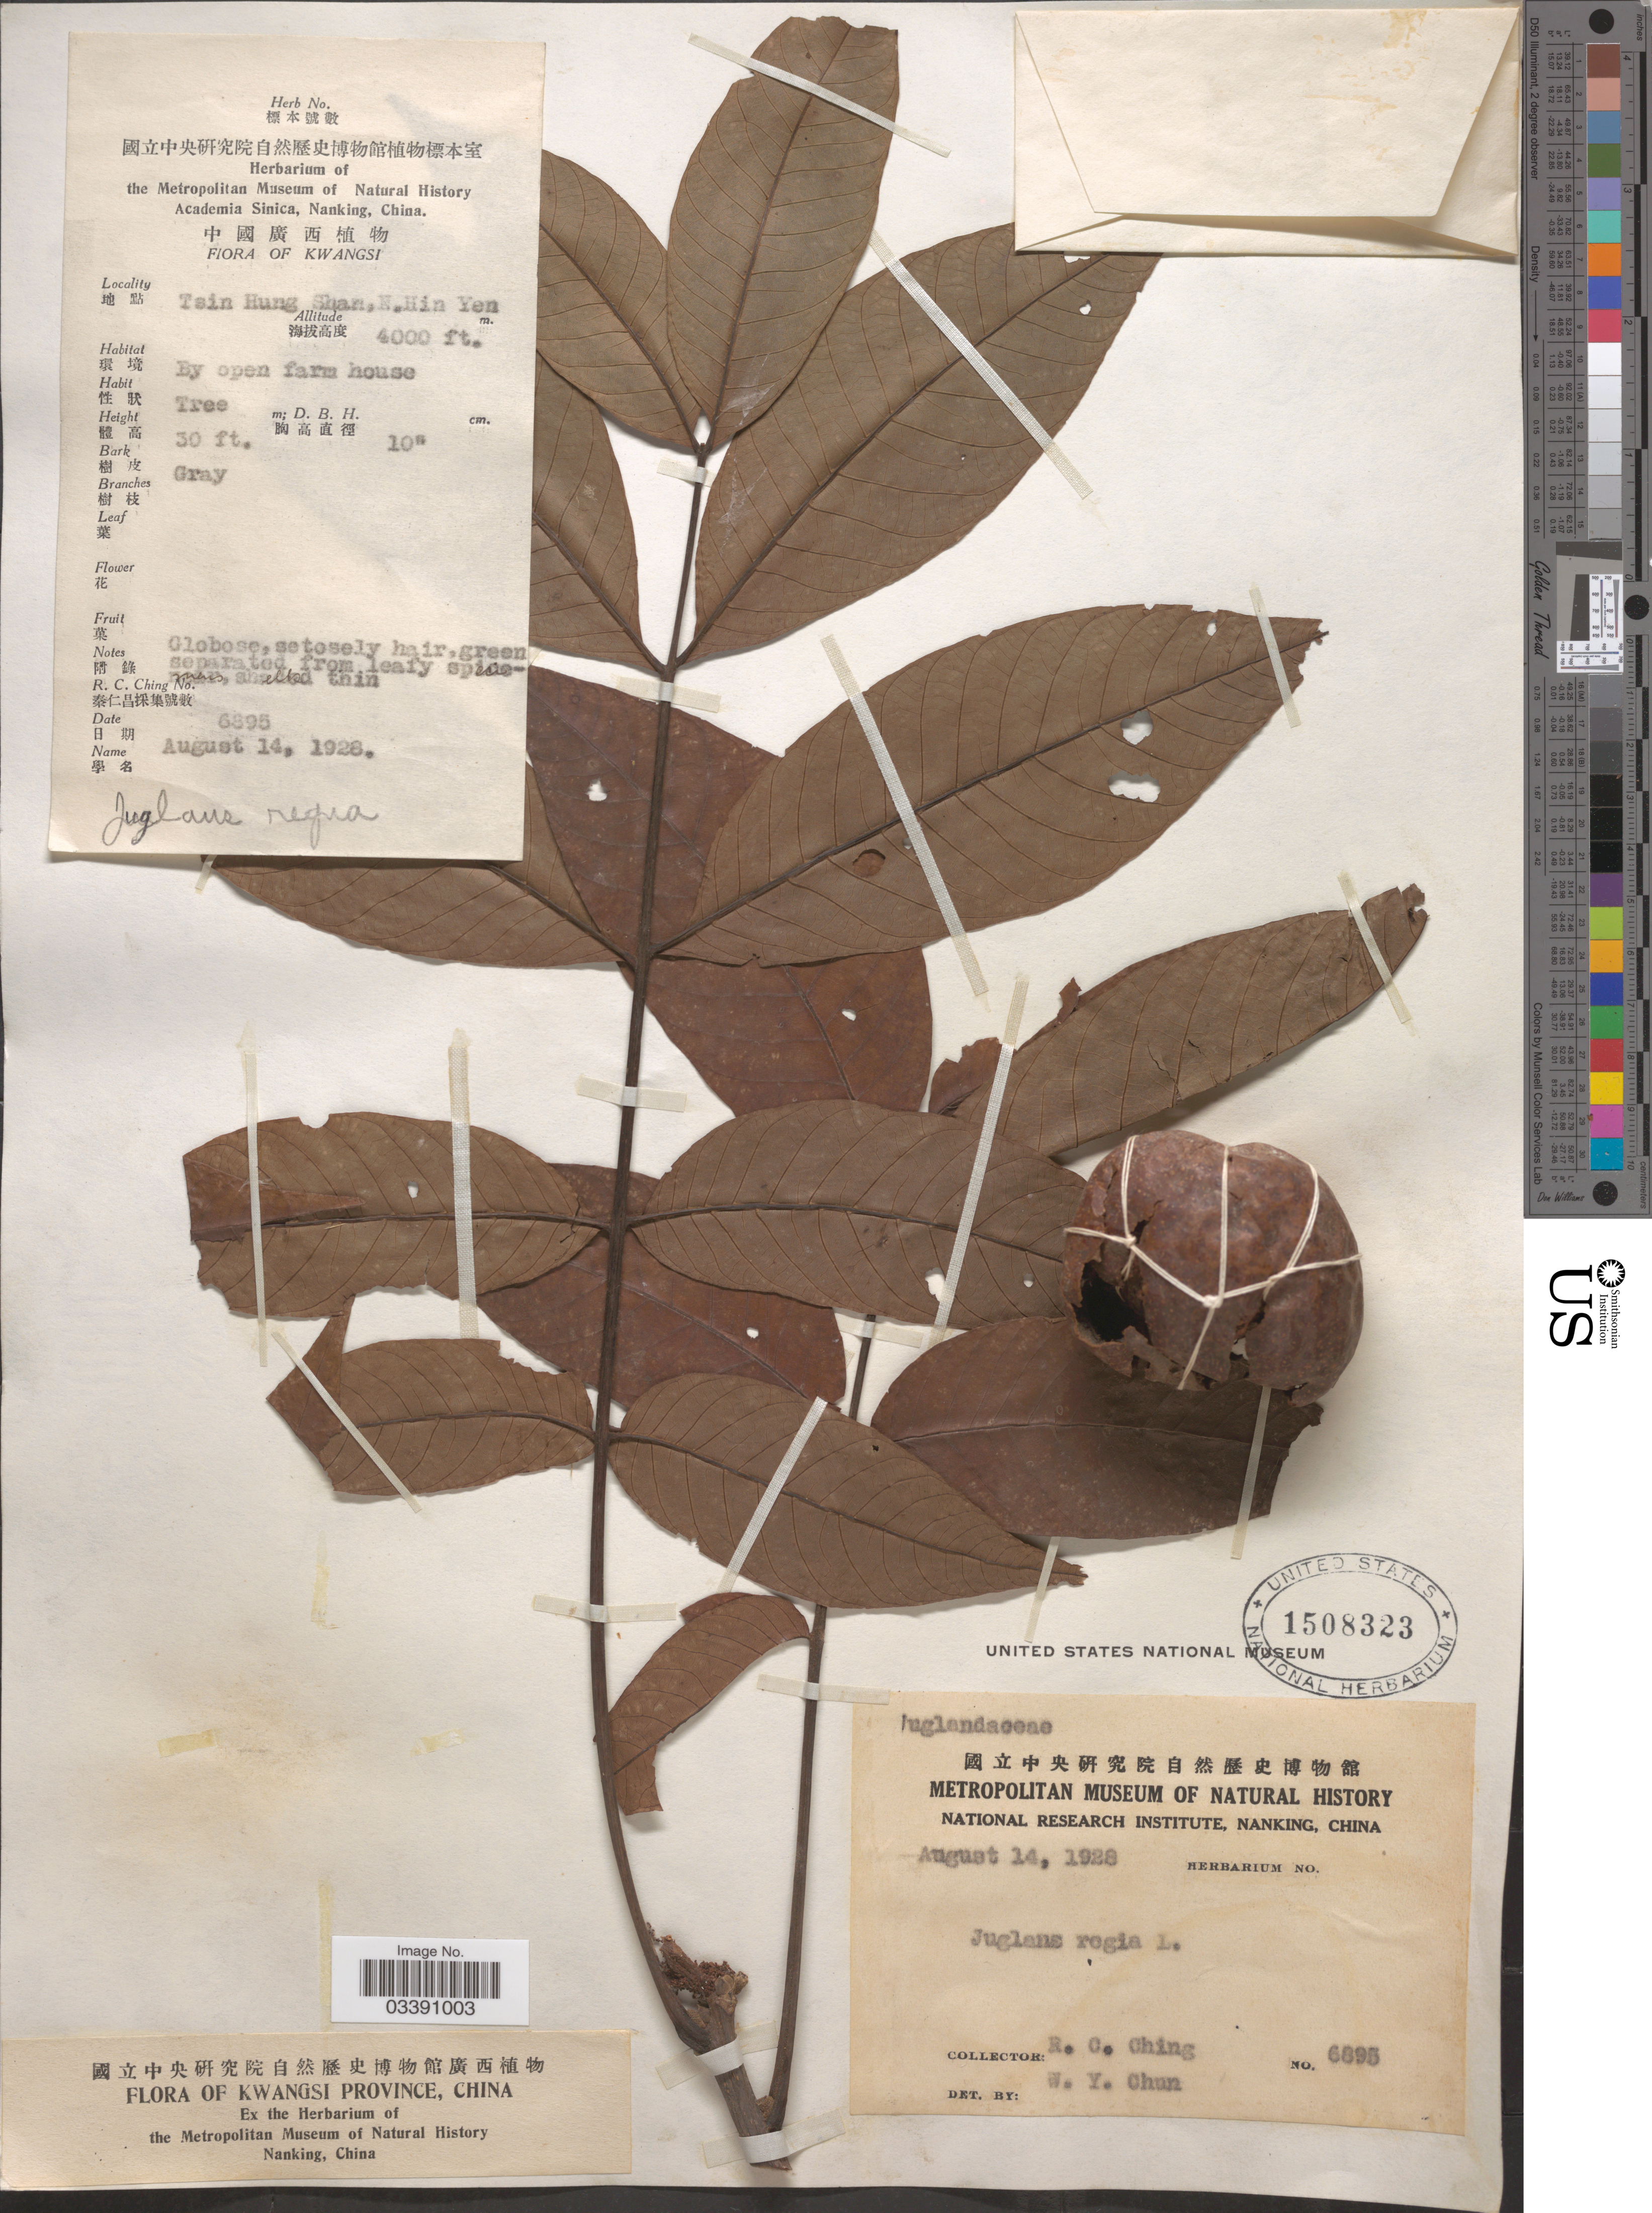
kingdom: Plantae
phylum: Tracheophyta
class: Magnoliopsida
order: Fagales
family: Juglandaceae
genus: Juglans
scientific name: Juglans regia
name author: L.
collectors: R. C. Ching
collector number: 6895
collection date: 1928-08-14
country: China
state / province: Guangxi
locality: Kwangsi Province. Tsin Hung Shan, N. Hin Yen.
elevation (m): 1219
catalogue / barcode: US 1508323